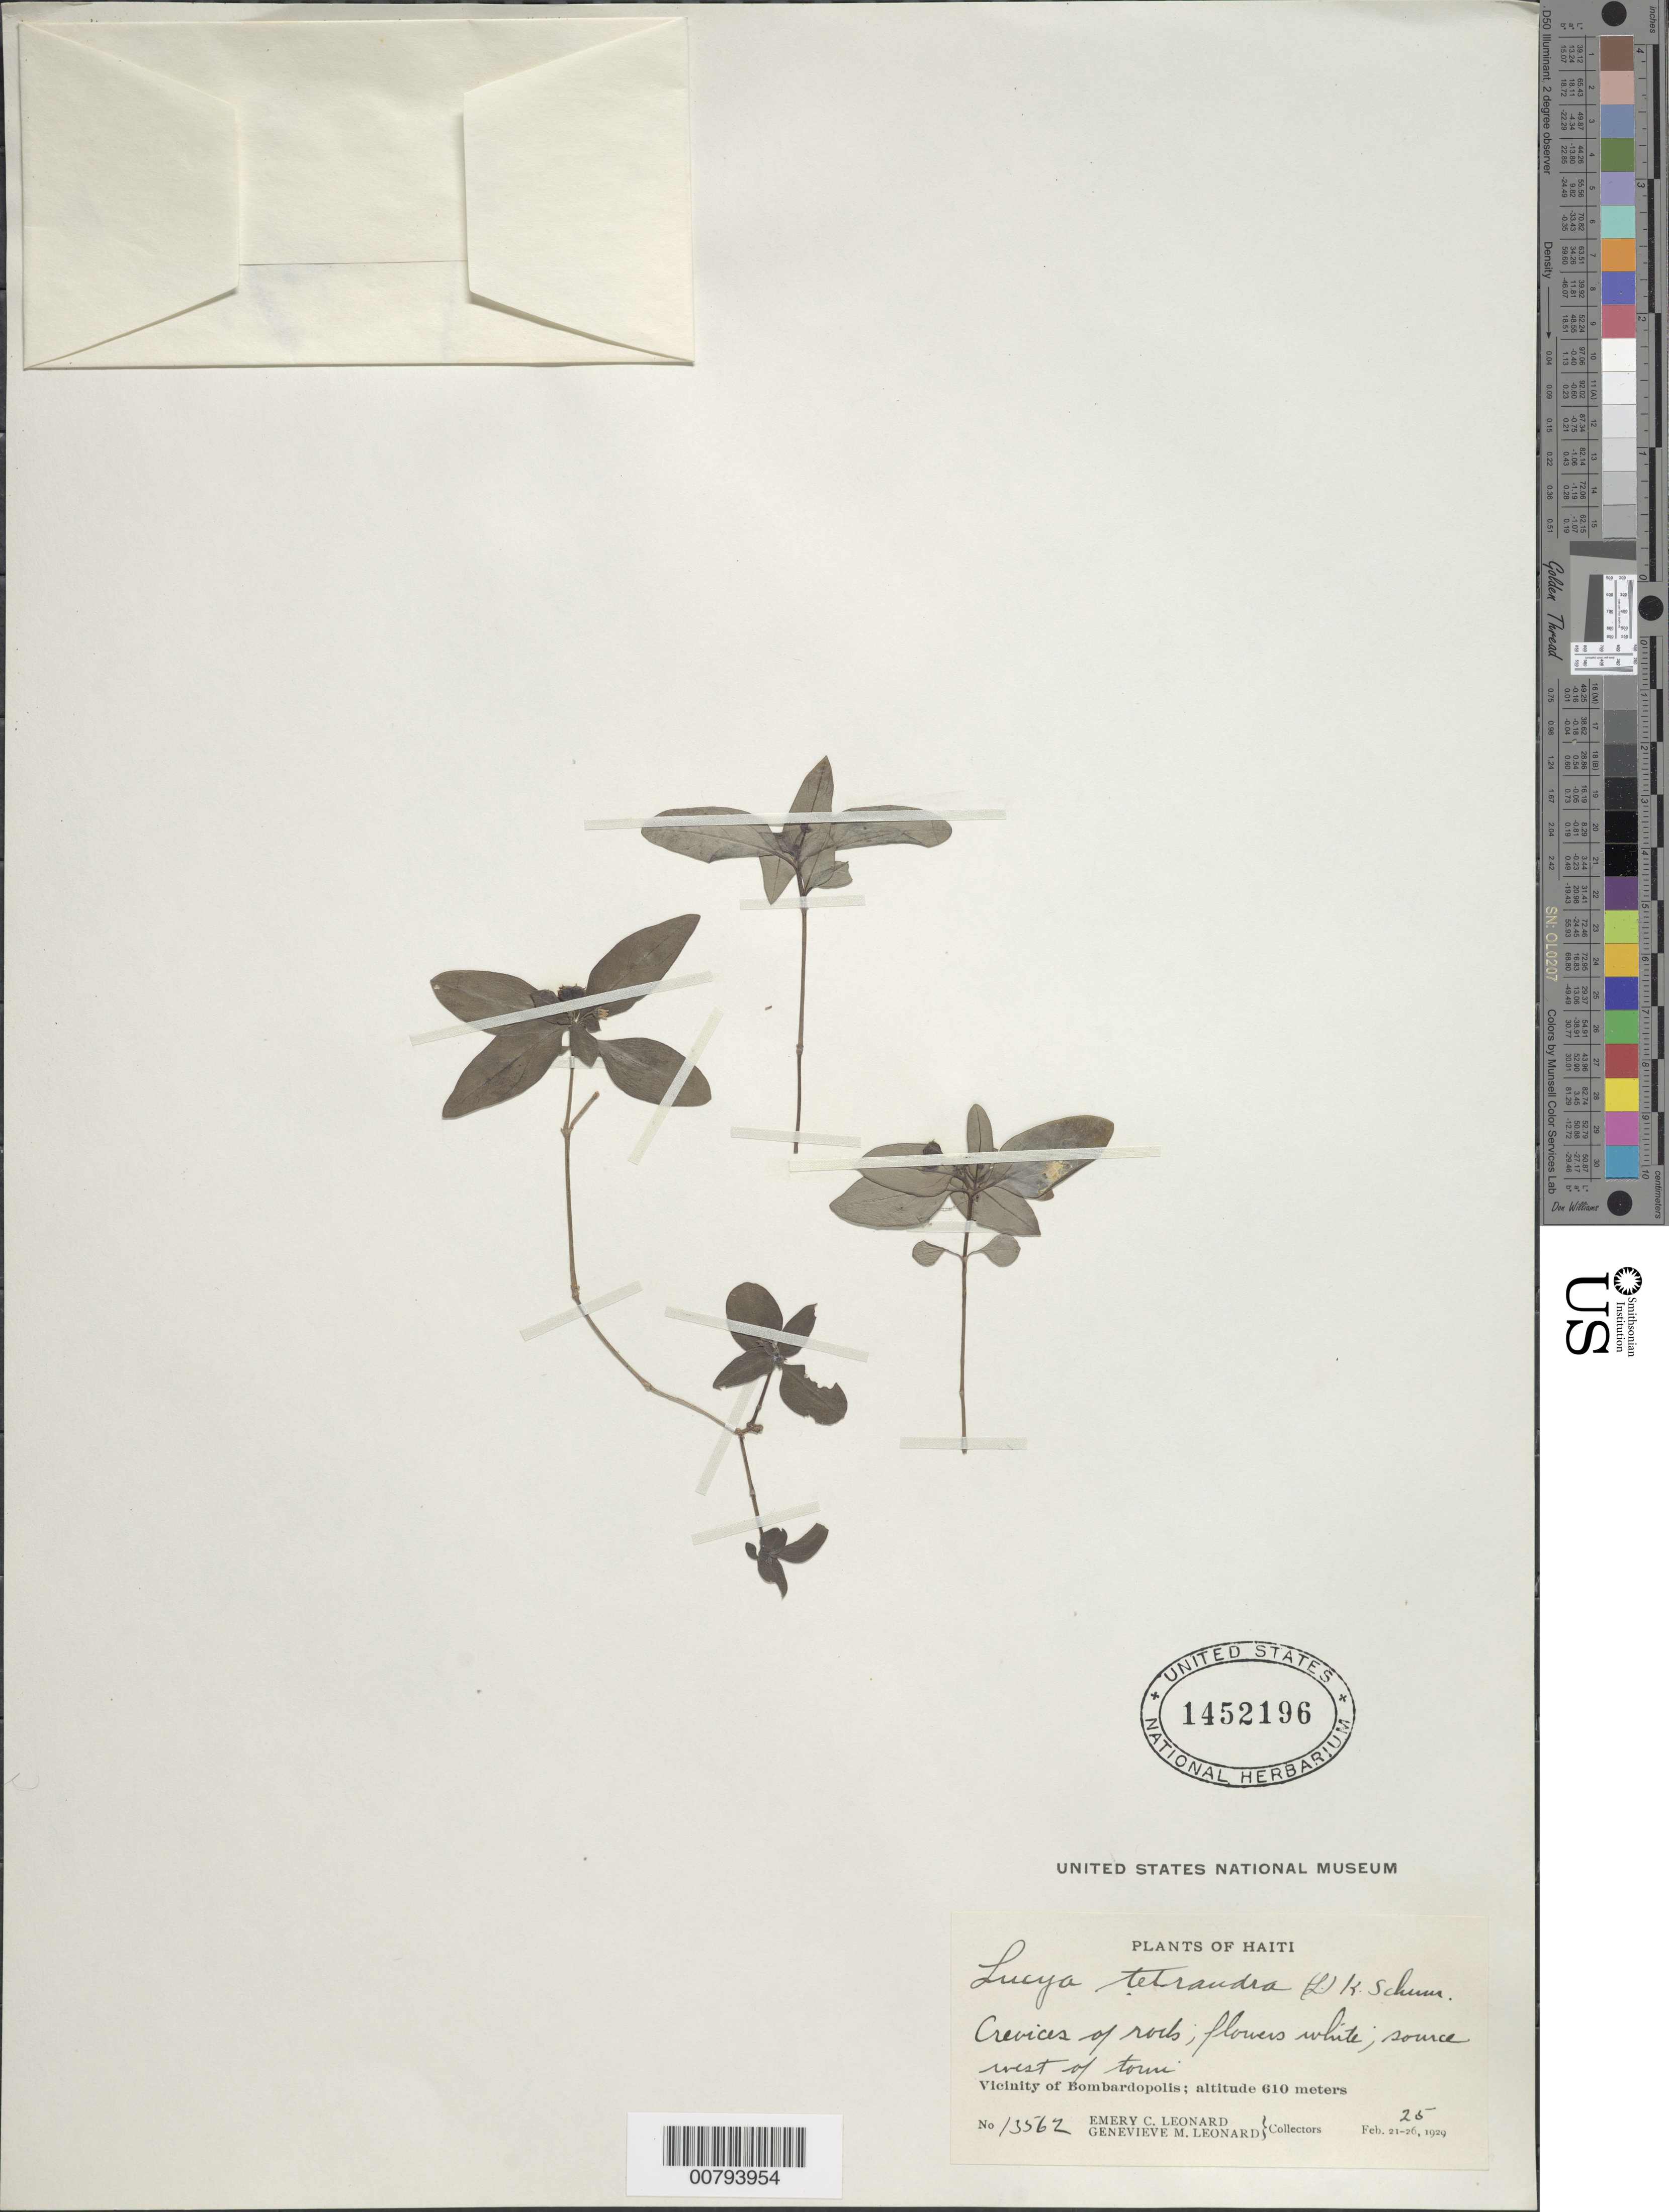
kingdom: Plantae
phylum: Tracheophyta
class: Magnoliopsida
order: Gentianales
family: Rubiaceae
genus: Lucya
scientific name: Lucya tetrandra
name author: (L.) K. Schum.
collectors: E. C. Leonard & G. M. Leonard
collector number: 13562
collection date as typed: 25 Feb 1929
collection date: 1929-02-25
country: Haiti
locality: Vicinity of Bombardopolis. West of torni (sp?).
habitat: Crevices of rocks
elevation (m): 610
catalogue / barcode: US 1452196